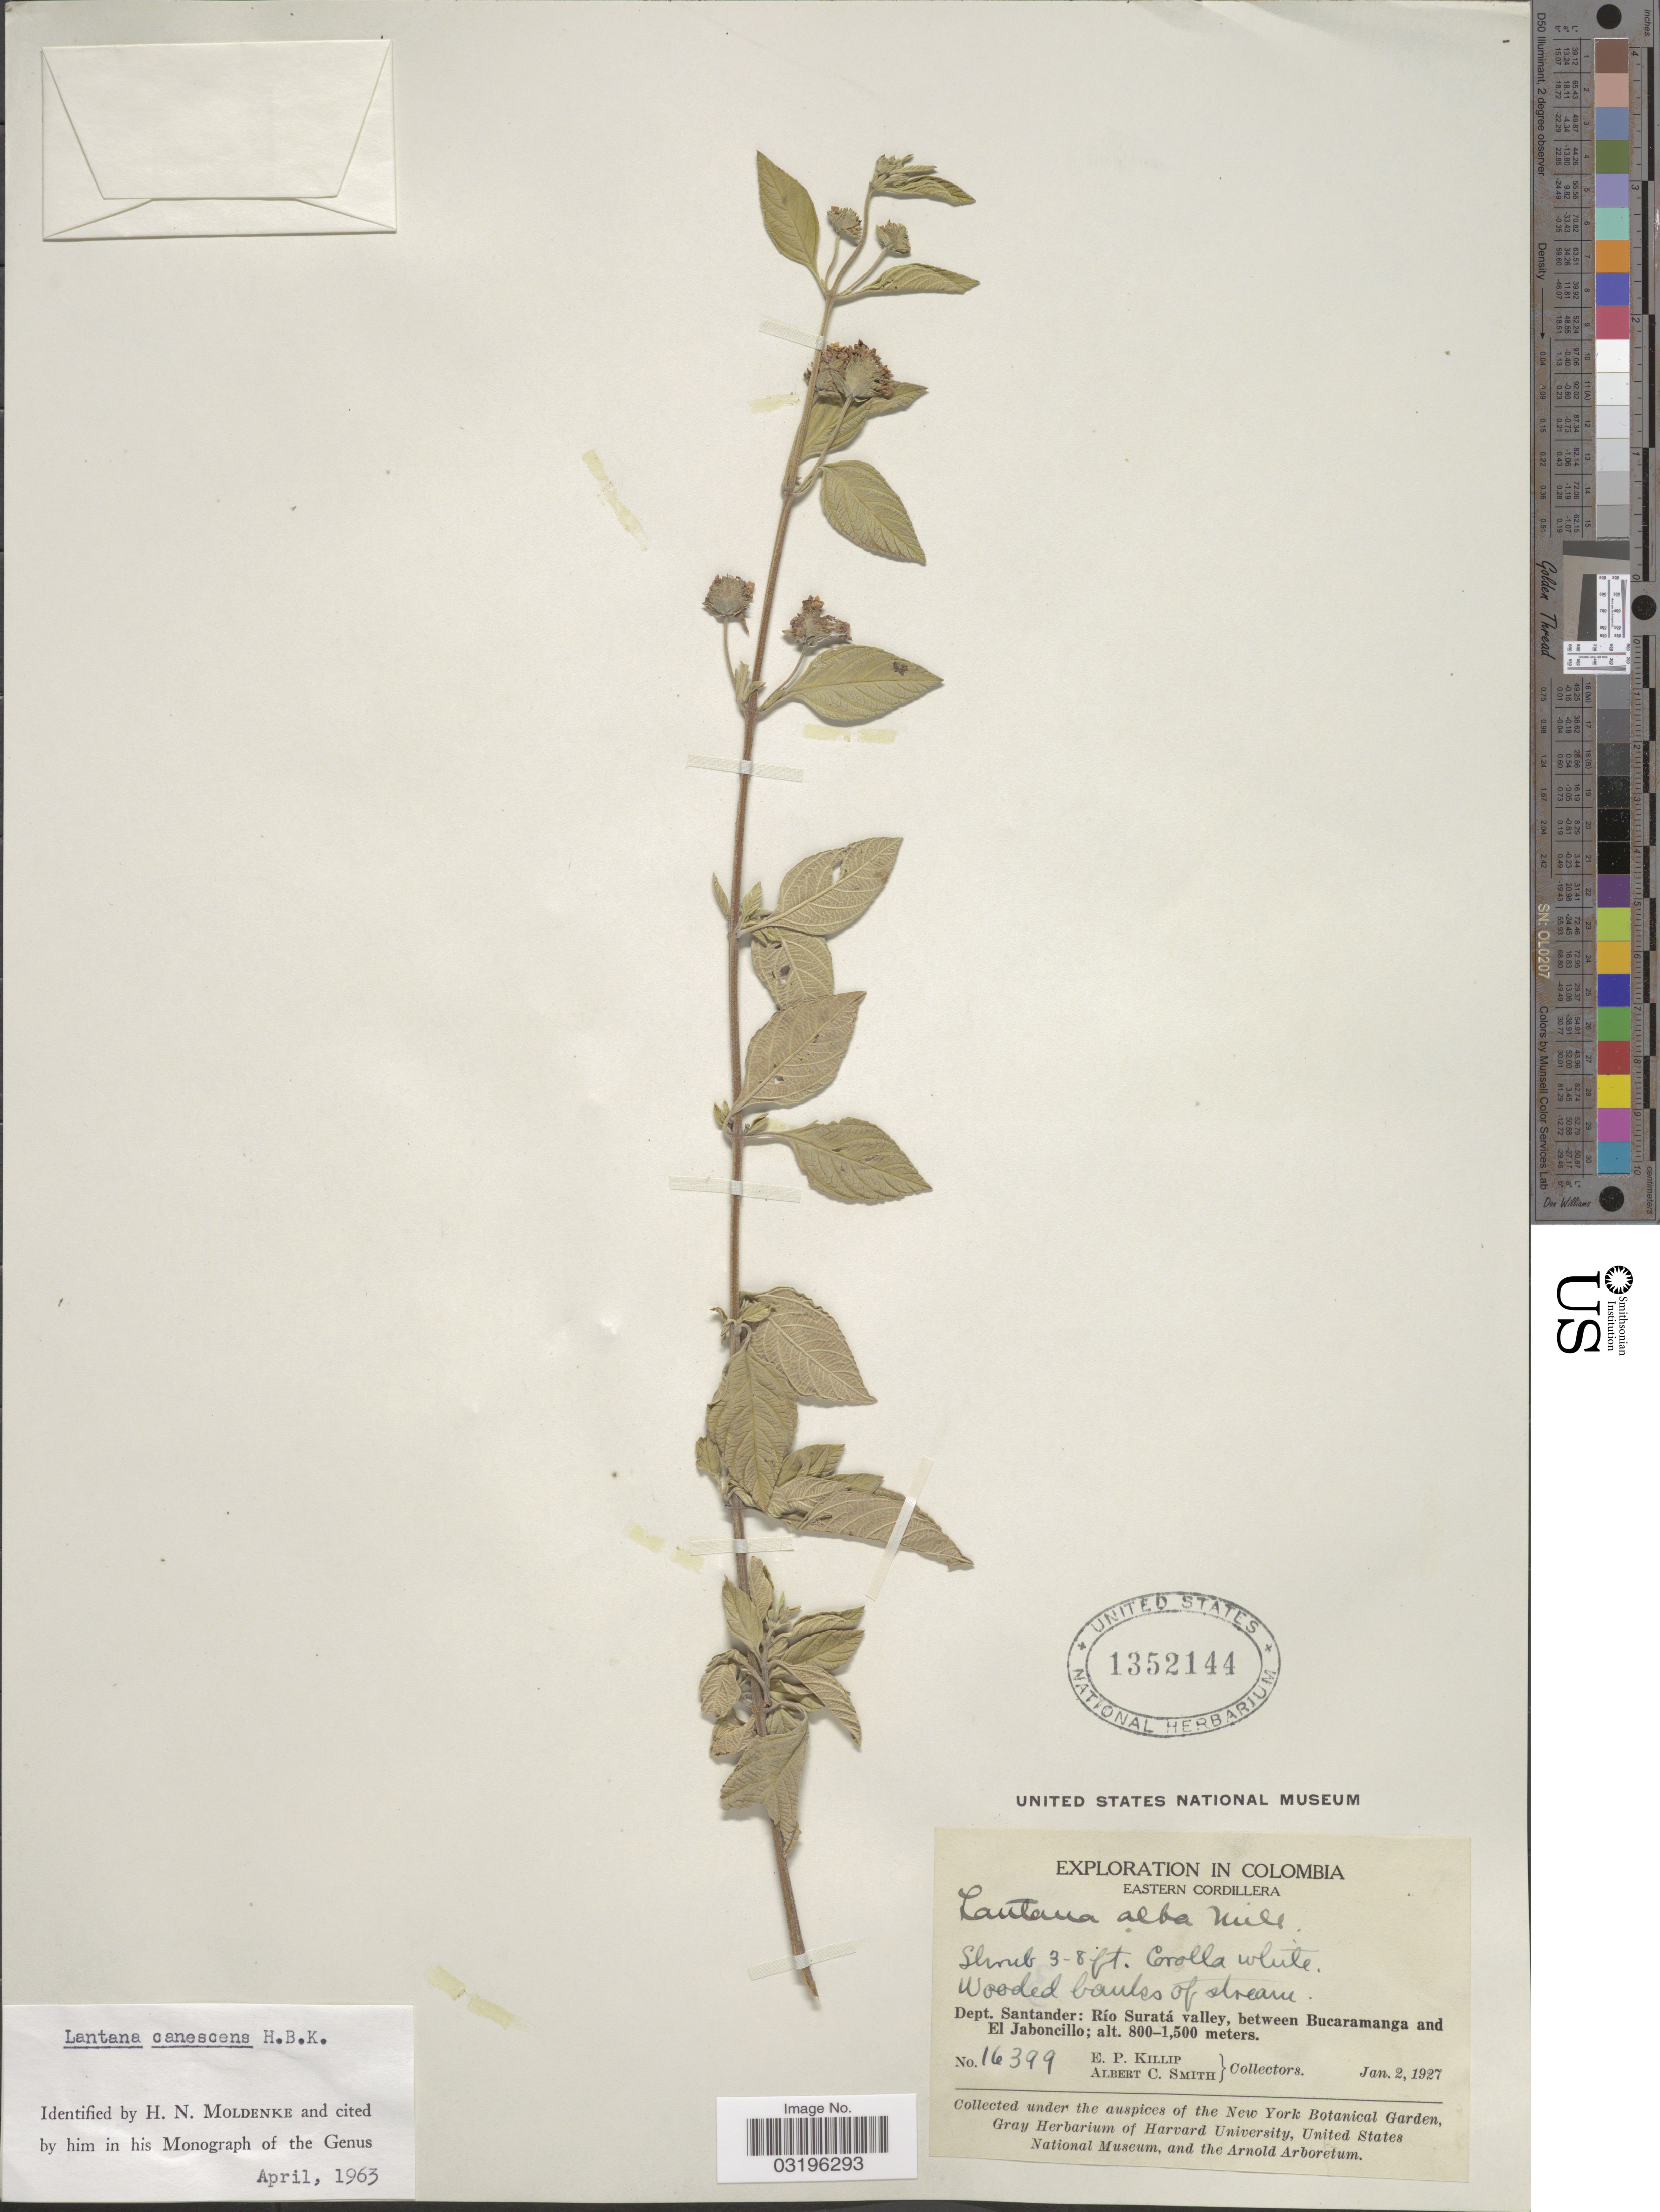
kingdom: Plantae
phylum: Tracheophyta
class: Magnoliopsida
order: Lamiales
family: Verbenaceae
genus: Lantana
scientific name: Lantana canescens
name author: Kunth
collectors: E. P. Killip & A. C. Smith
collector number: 16399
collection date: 1927-01-02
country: Colombia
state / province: Santander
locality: Eastern Cordillera. Dept. Santander: Río Suratá valley, between Bucaramanga and El Jaboncillo.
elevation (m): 800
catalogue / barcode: US 1352144